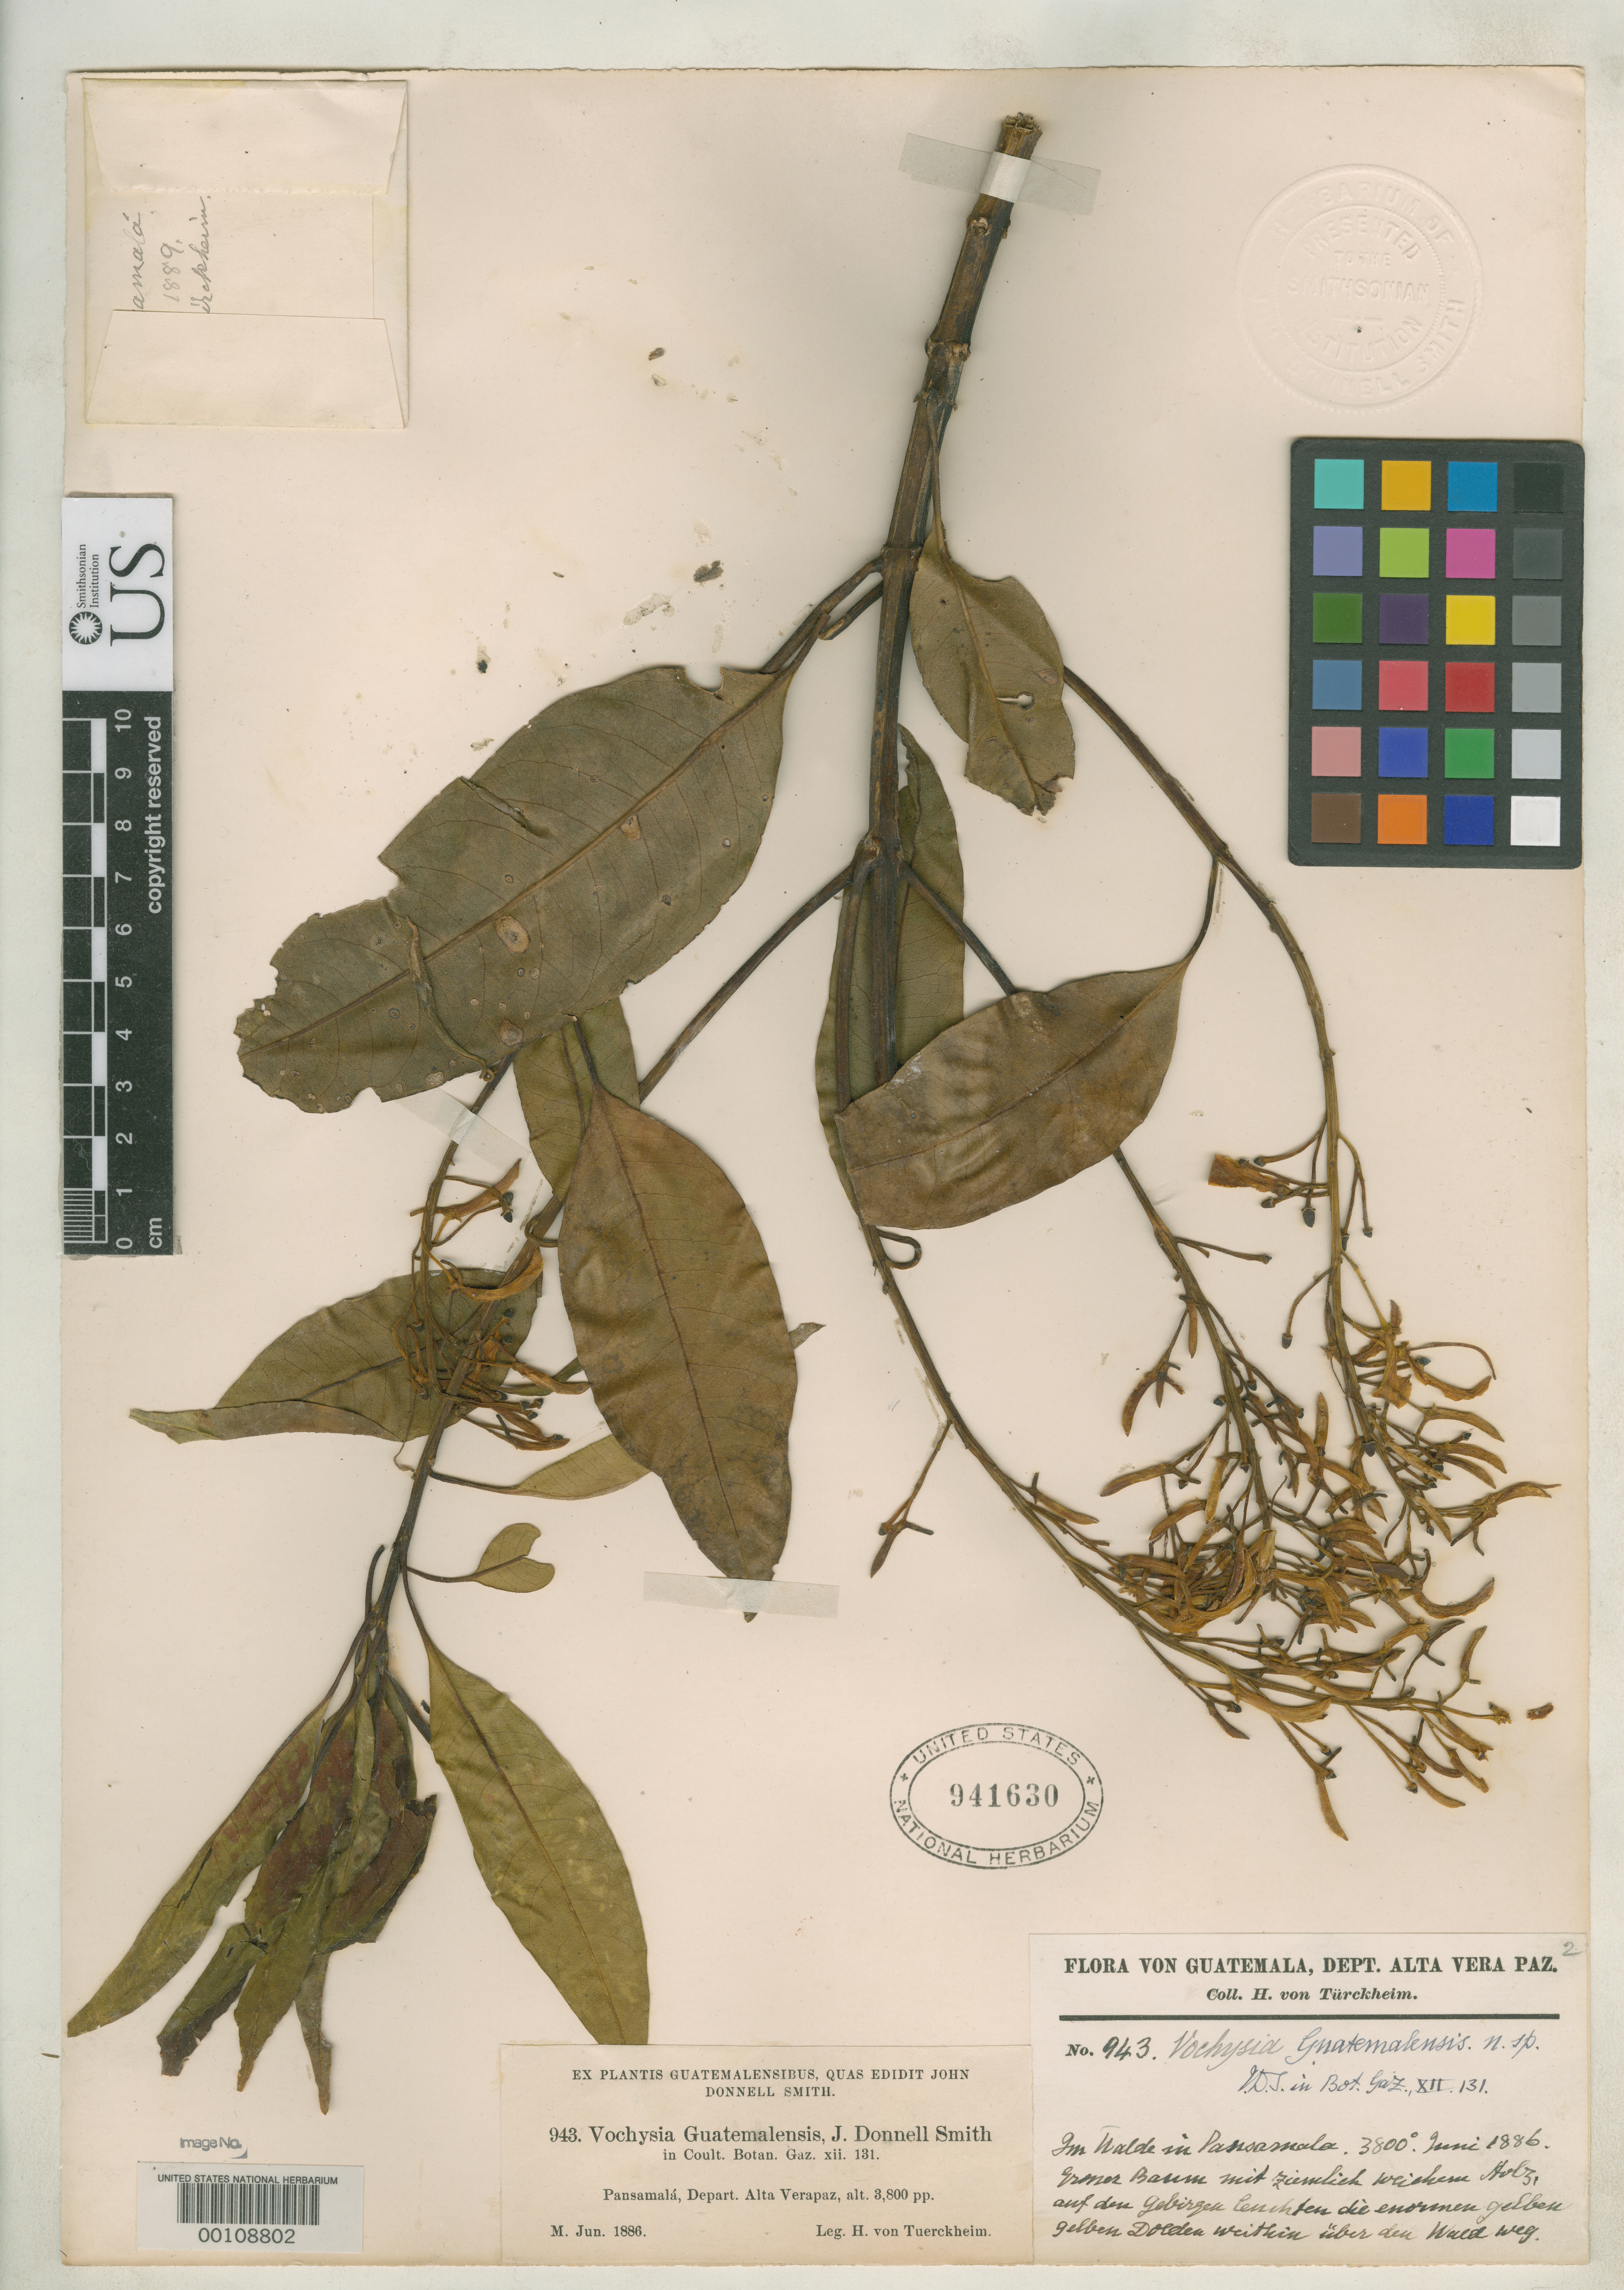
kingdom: Plantae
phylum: Tracheophyta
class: Magnoliopsida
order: Myrtales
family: Vochysiaceae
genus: Vochysia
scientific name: Vochysia guatemalensis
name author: Donn. Sm.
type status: Type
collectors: H. von Türckheim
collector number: J.D.S. 943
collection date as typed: Jun 1886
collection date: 1886-06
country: Guatemala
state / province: Alta Verapaz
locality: Pansamalá.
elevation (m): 1158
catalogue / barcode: US 941630